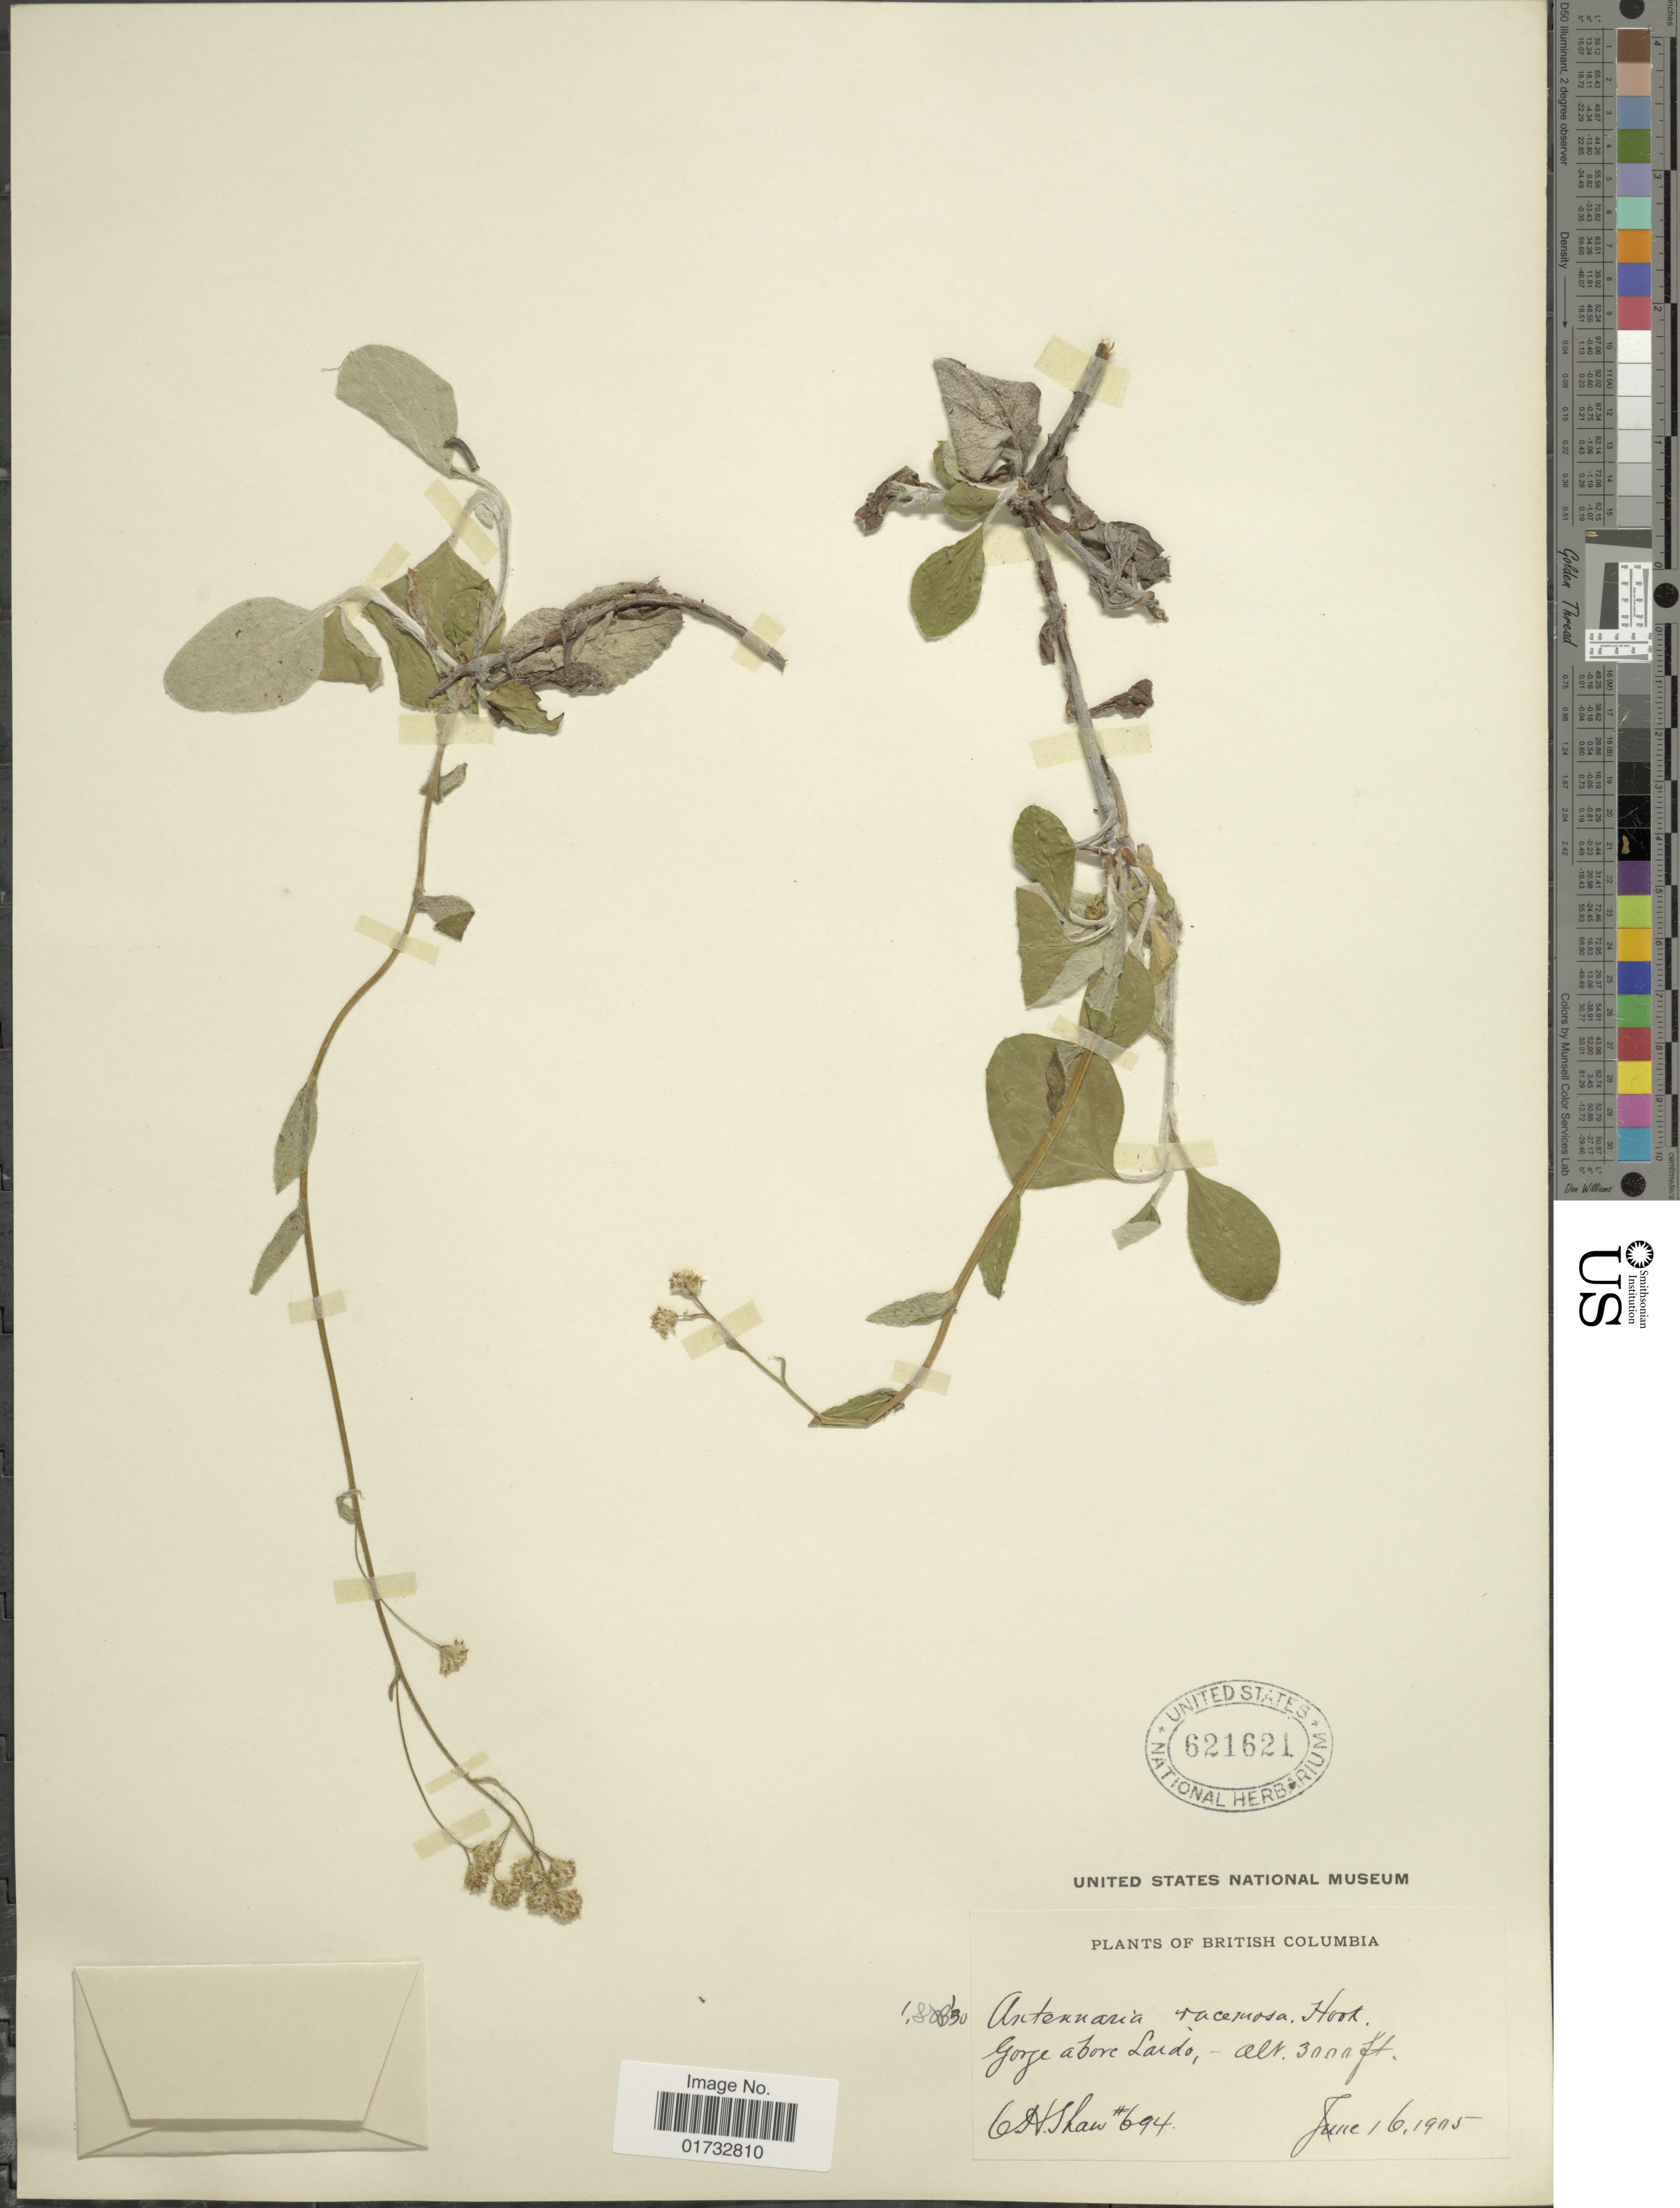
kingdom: Plantae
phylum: Tracheophyta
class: Magnoliopsida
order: Asterales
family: Asteraceae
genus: Antennaria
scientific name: Antennaria racemosa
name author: Hook.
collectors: C. H. Shaw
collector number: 694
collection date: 1905-06-16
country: Canada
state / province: British Columbia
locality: Gorge above Laido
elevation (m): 914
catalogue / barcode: US 621621